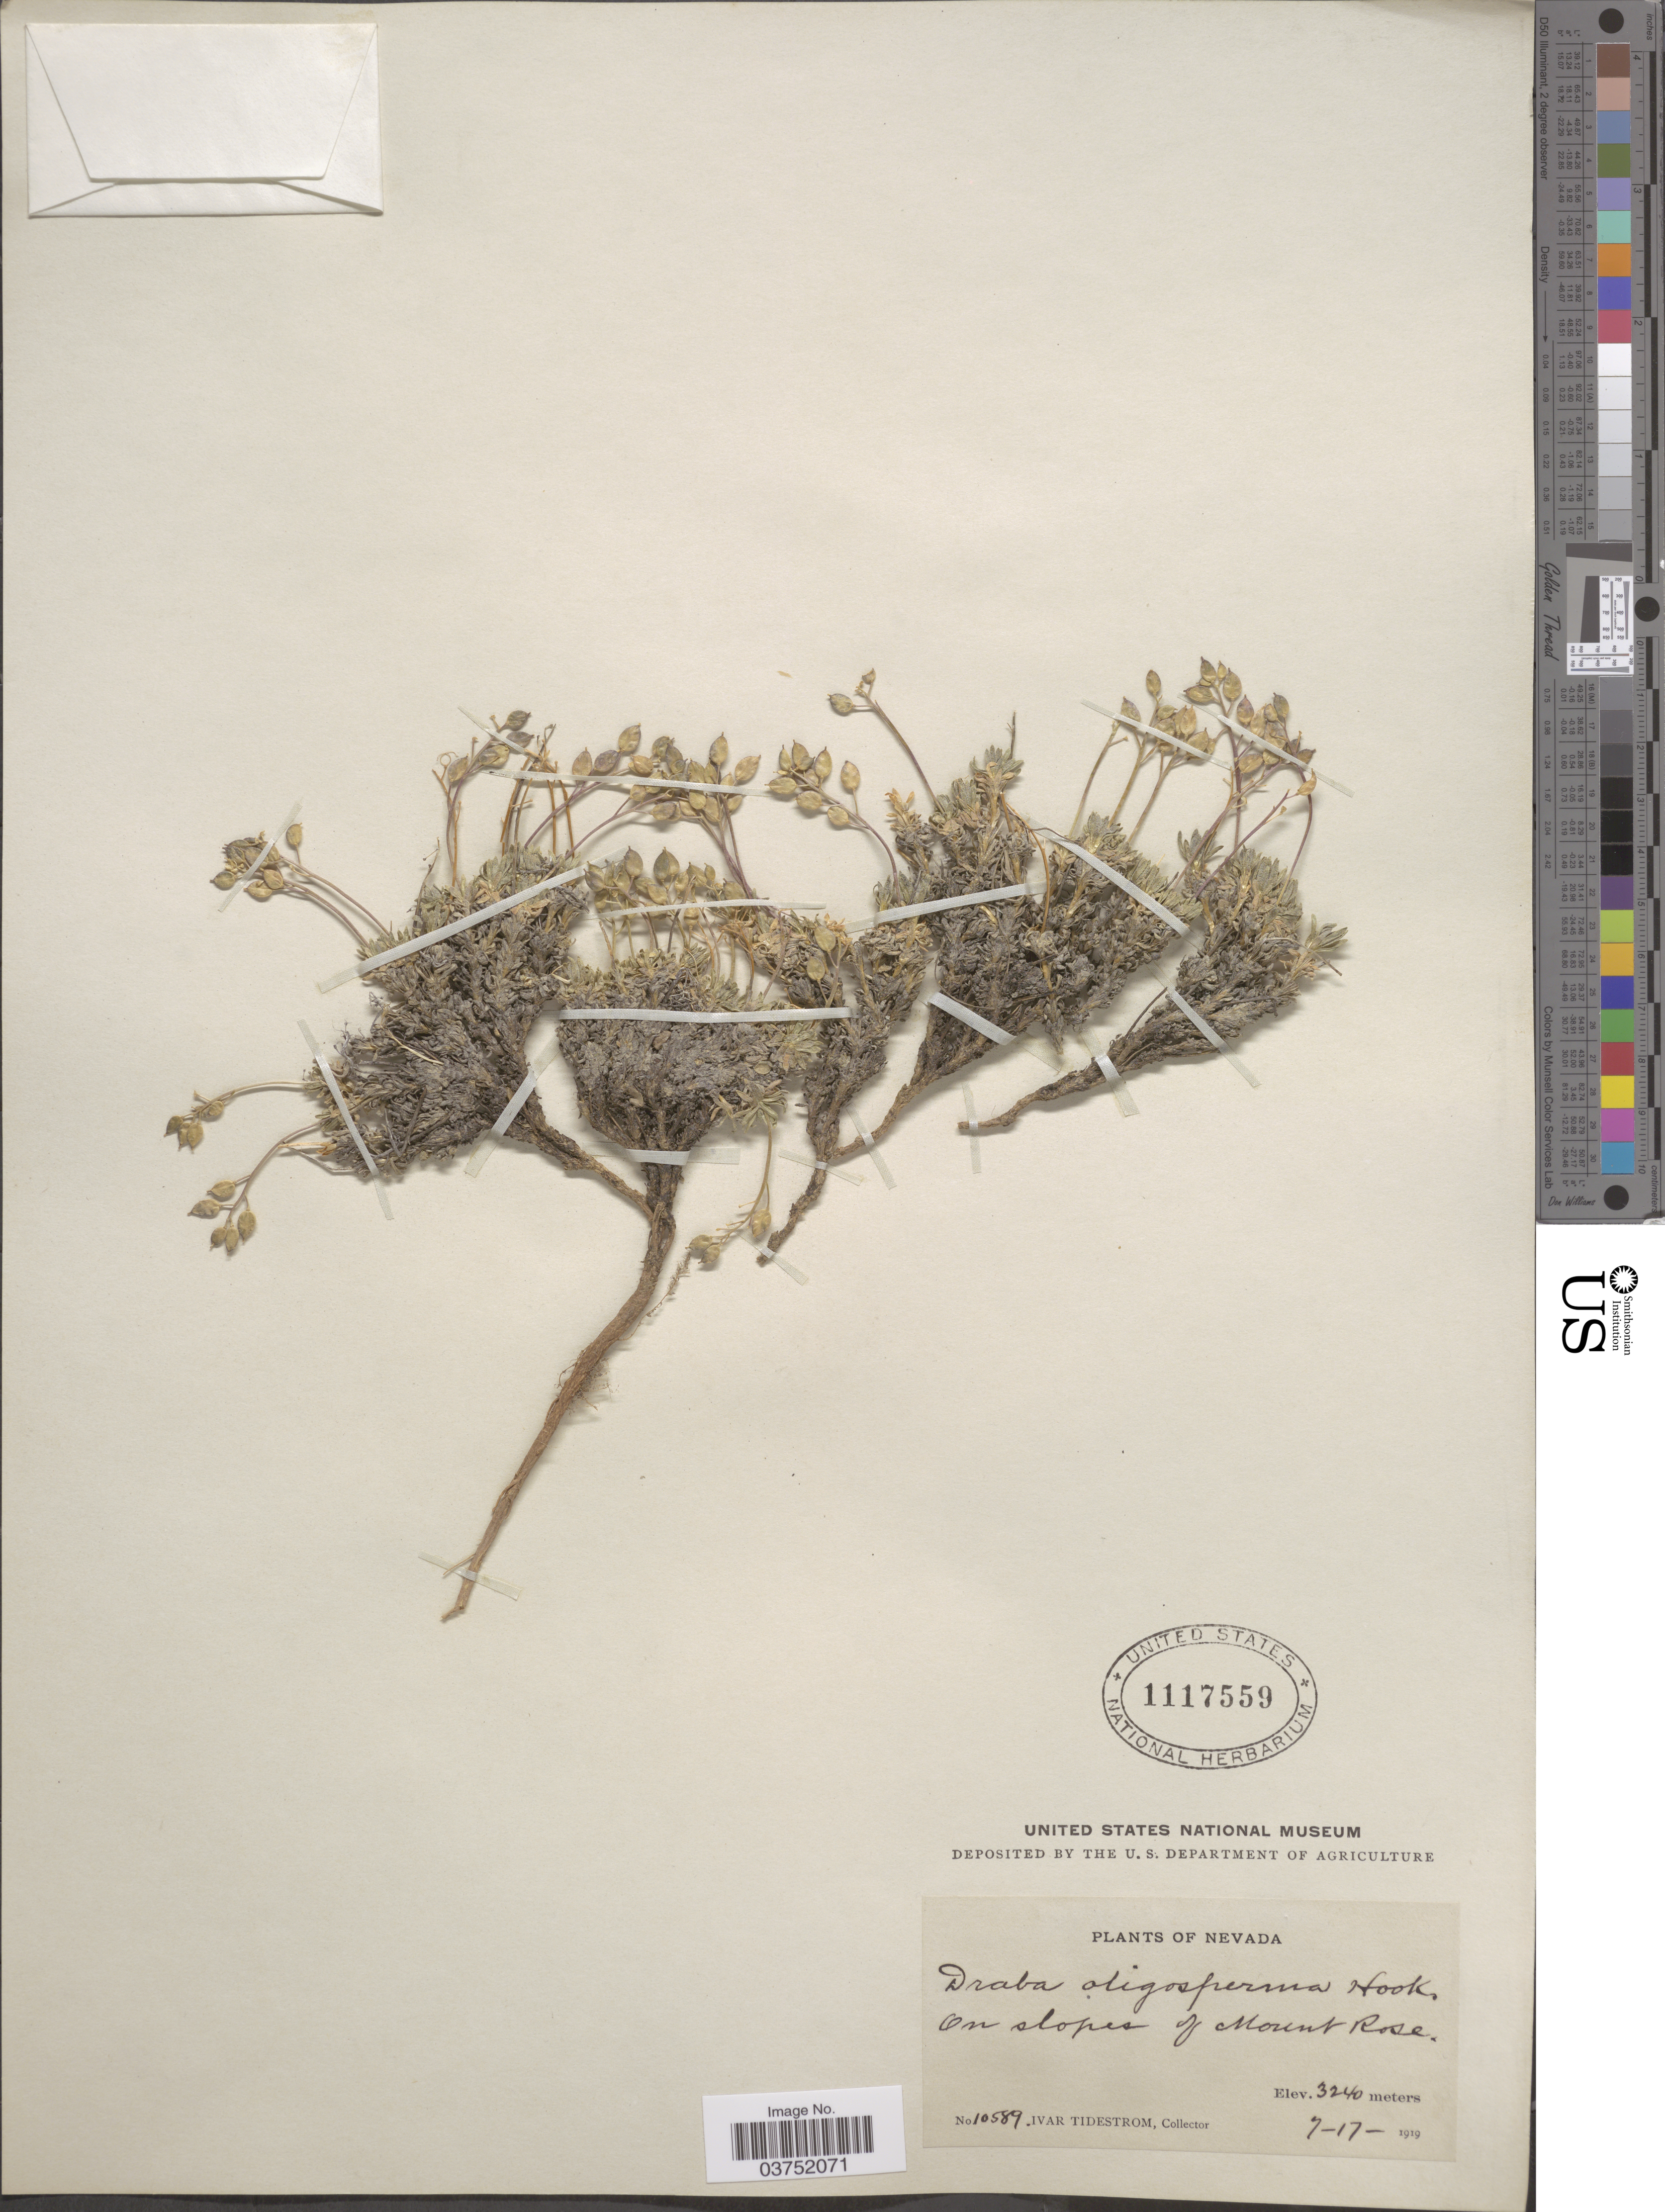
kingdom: Plantae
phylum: Tracheophyta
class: Magnoliopsida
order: Brassicales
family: Brassicaceae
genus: Draba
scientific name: Draba oligosperma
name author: Hook.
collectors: I. F. Tidestrom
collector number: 10589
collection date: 1919-07-17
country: United States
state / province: Nevada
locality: On slopes of Mount Rose.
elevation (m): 3240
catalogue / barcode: US 1117559